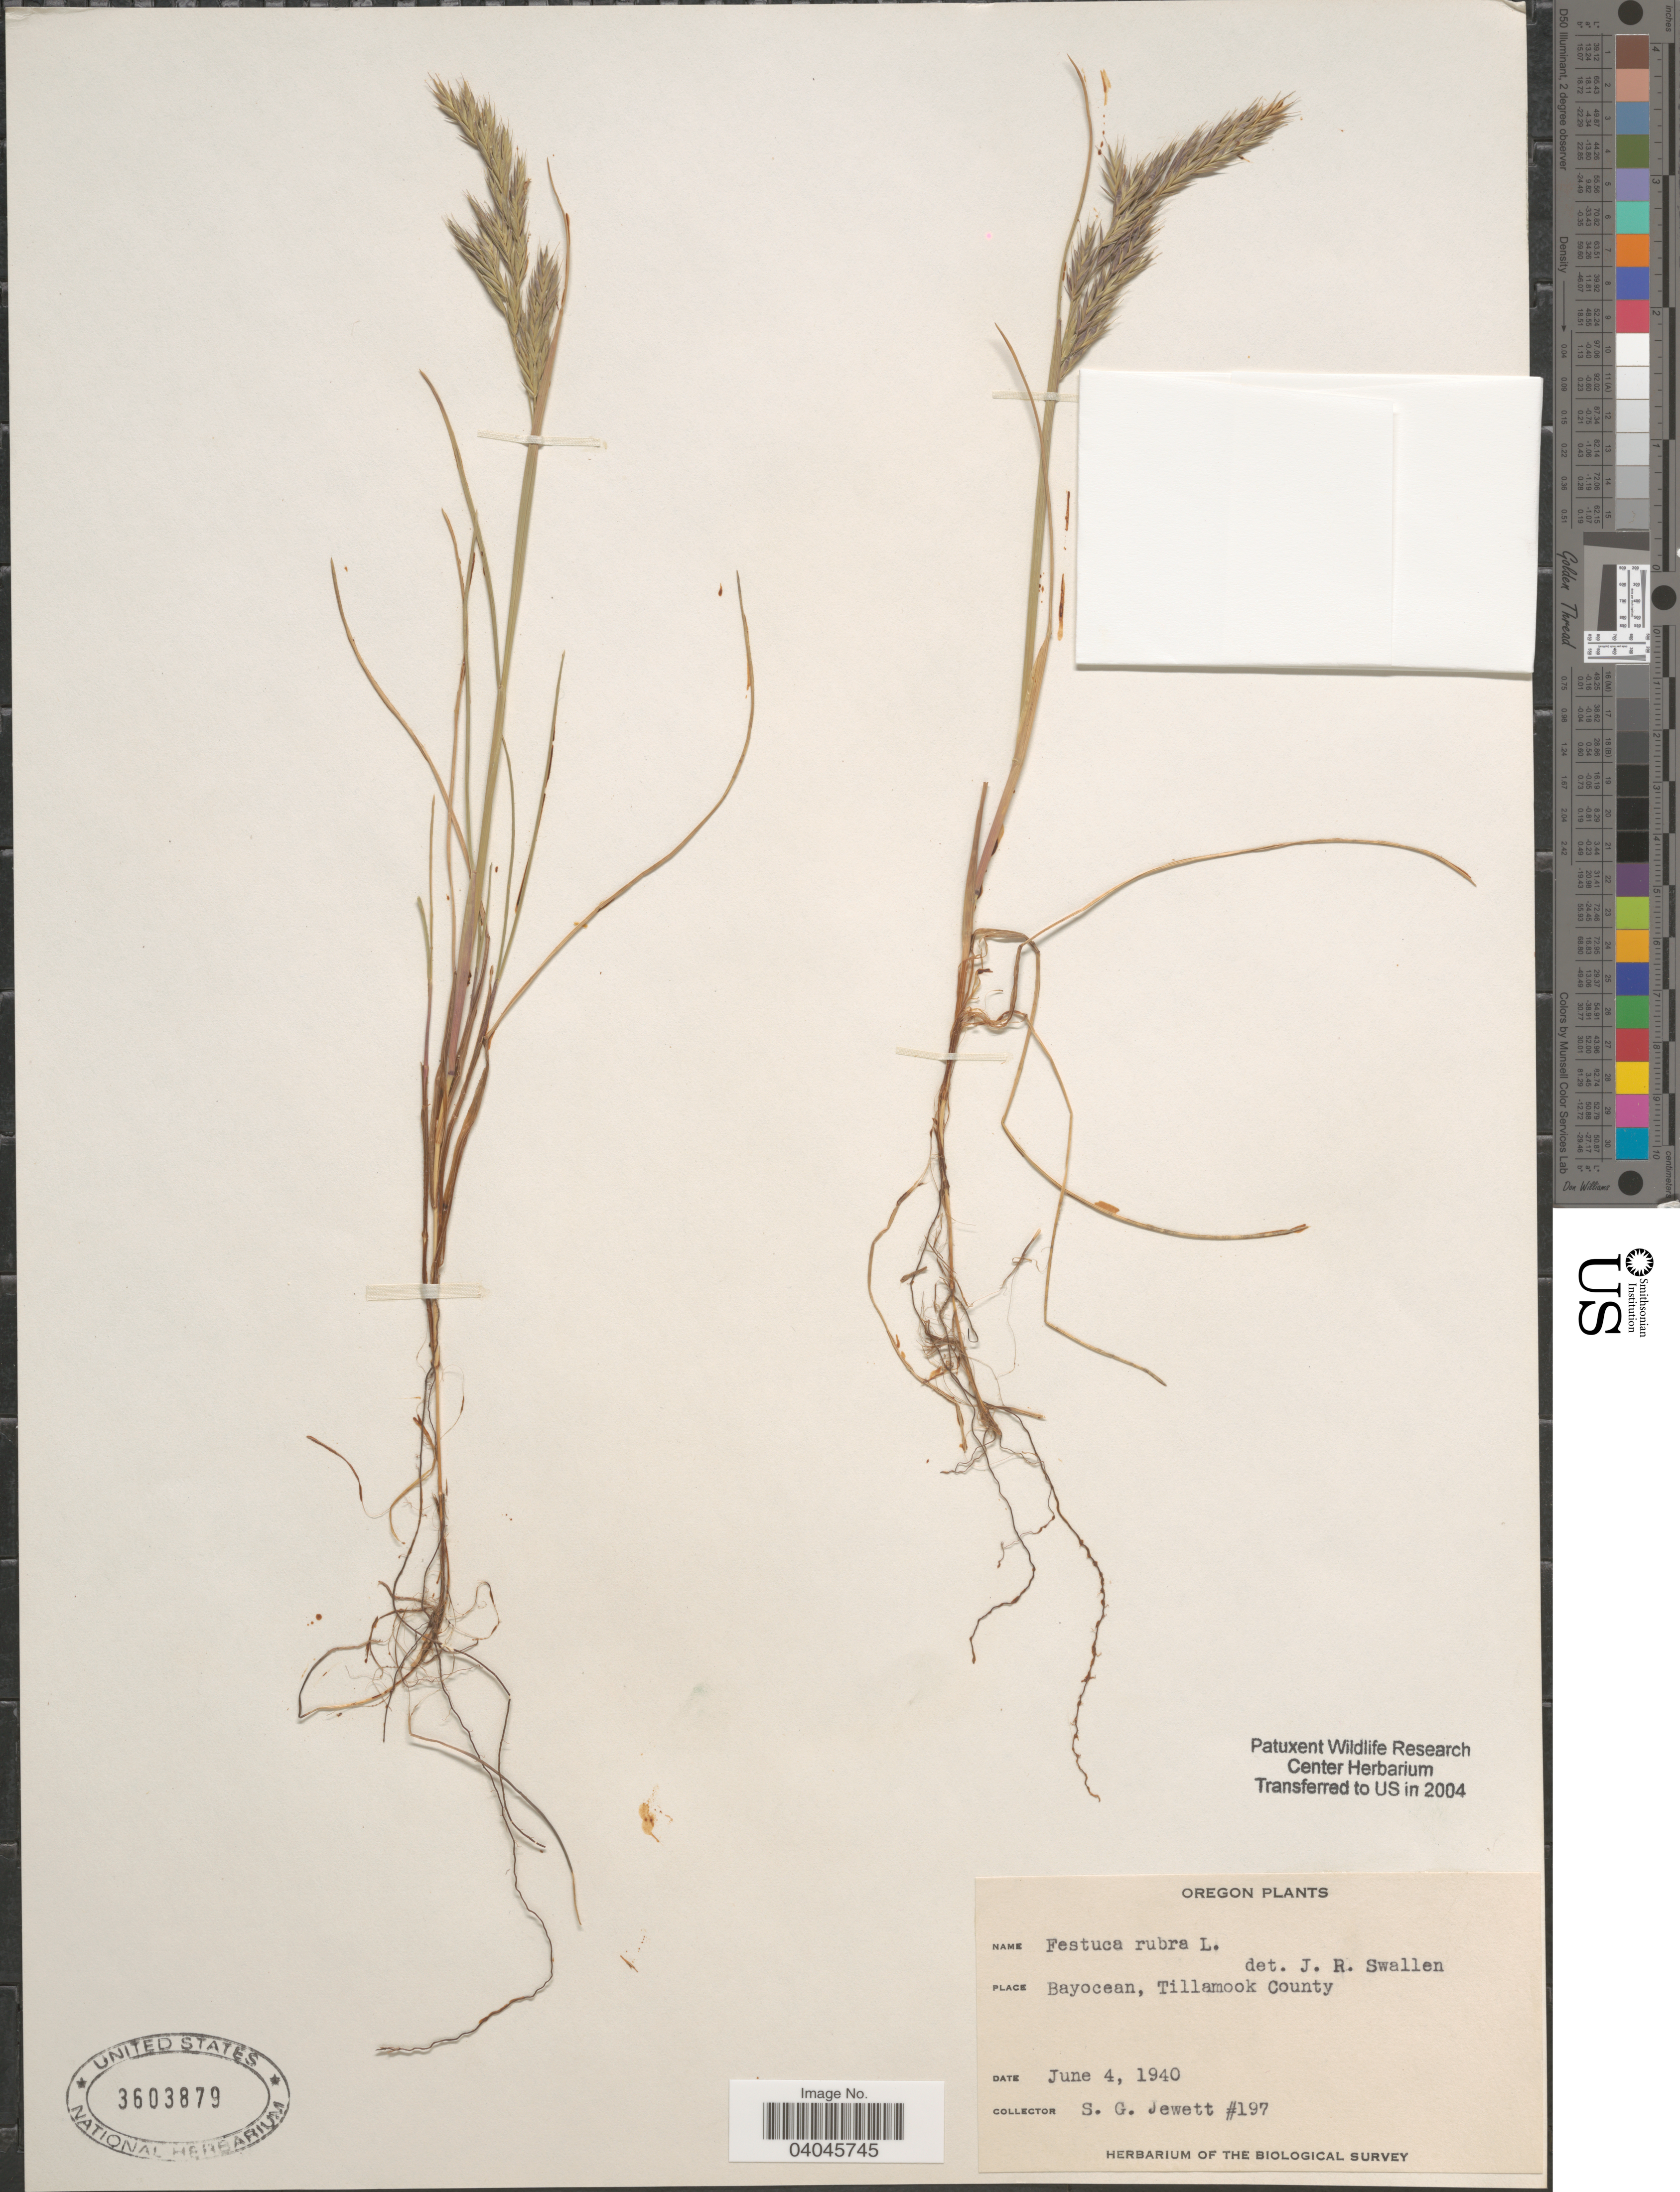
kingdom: Plantae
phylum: Tracheophyta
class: Liliopsida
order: Poales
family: Poaceae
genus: Festuca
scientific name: Festuca rubra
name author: L.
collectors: S. Jewett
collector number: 197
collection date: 1940-06-04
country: United States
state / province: Oregon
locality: Bayocean, Tillamook County.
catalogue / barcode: US 3603879